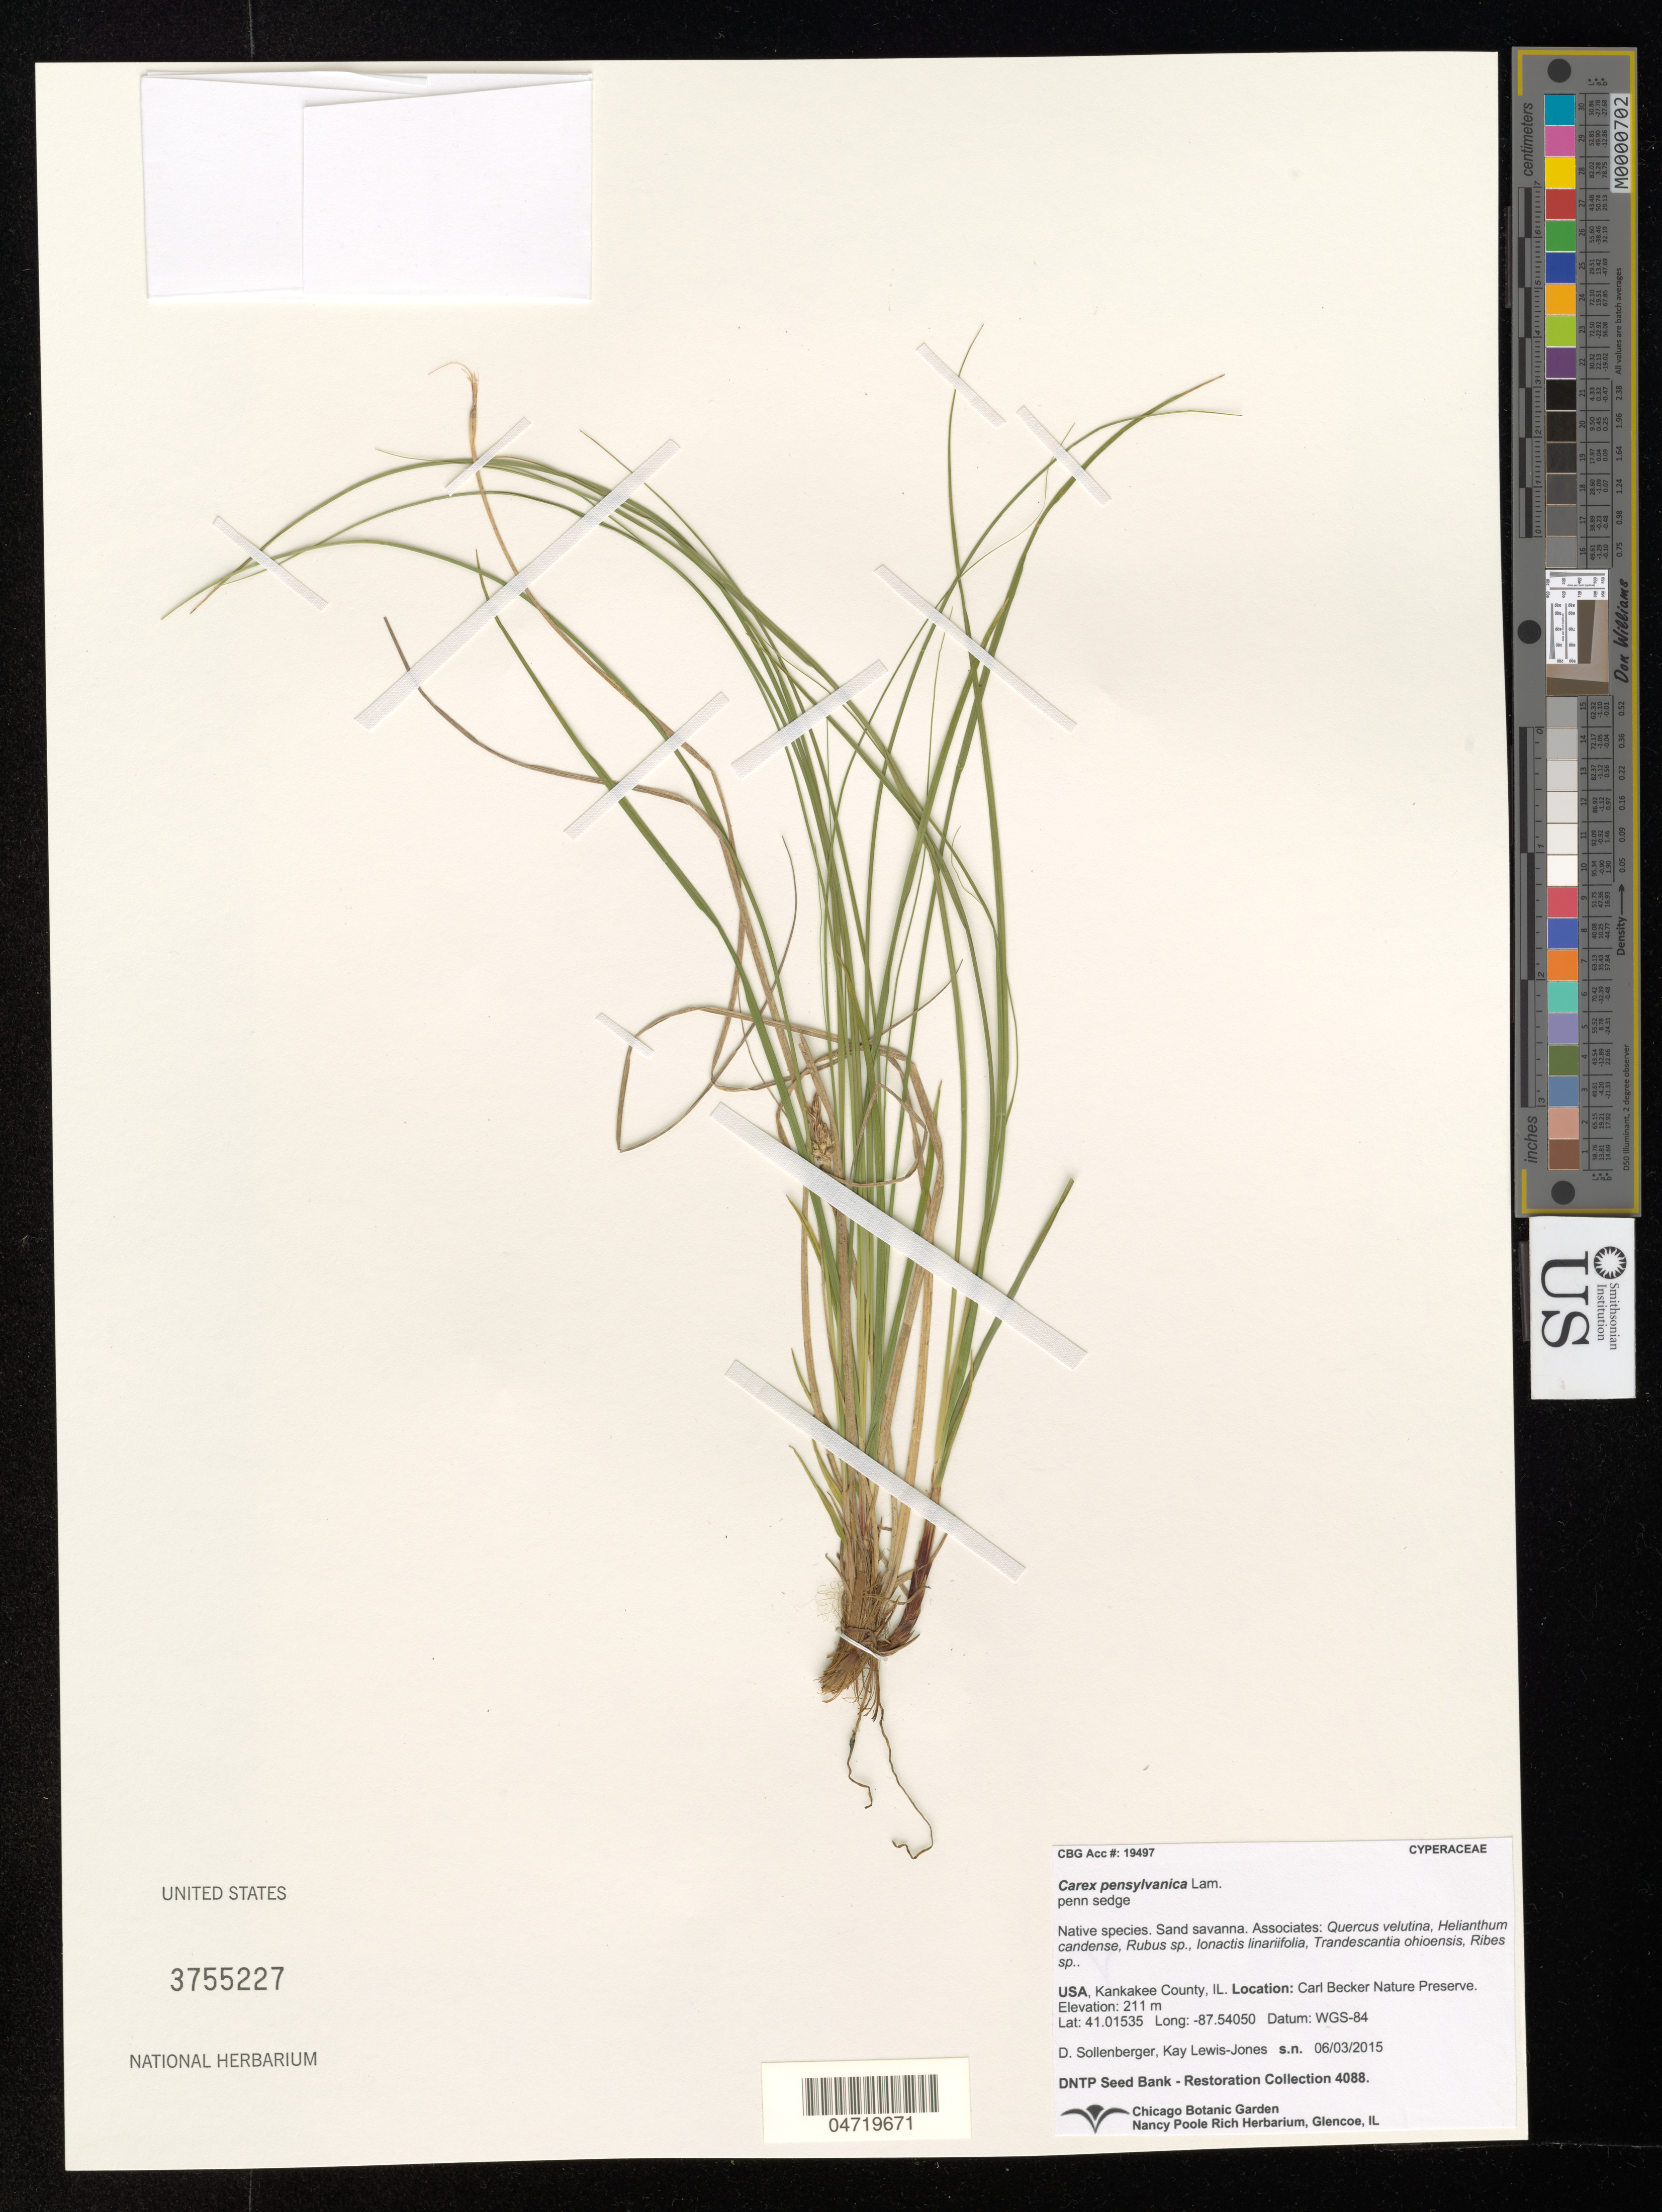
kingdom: Plantae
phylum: Tracheophyta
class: Liliopsida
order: Poales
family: Cyperaceae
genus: Carex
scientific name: Carex pensylvanica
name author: Lam.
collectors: D. Sollenberger & K. Lewis-Jones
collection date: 2015-06-03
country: United States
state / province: Illinois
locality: Kankakee County, IL. Carl Becker Nature Preserve.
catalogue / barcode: US 3755227